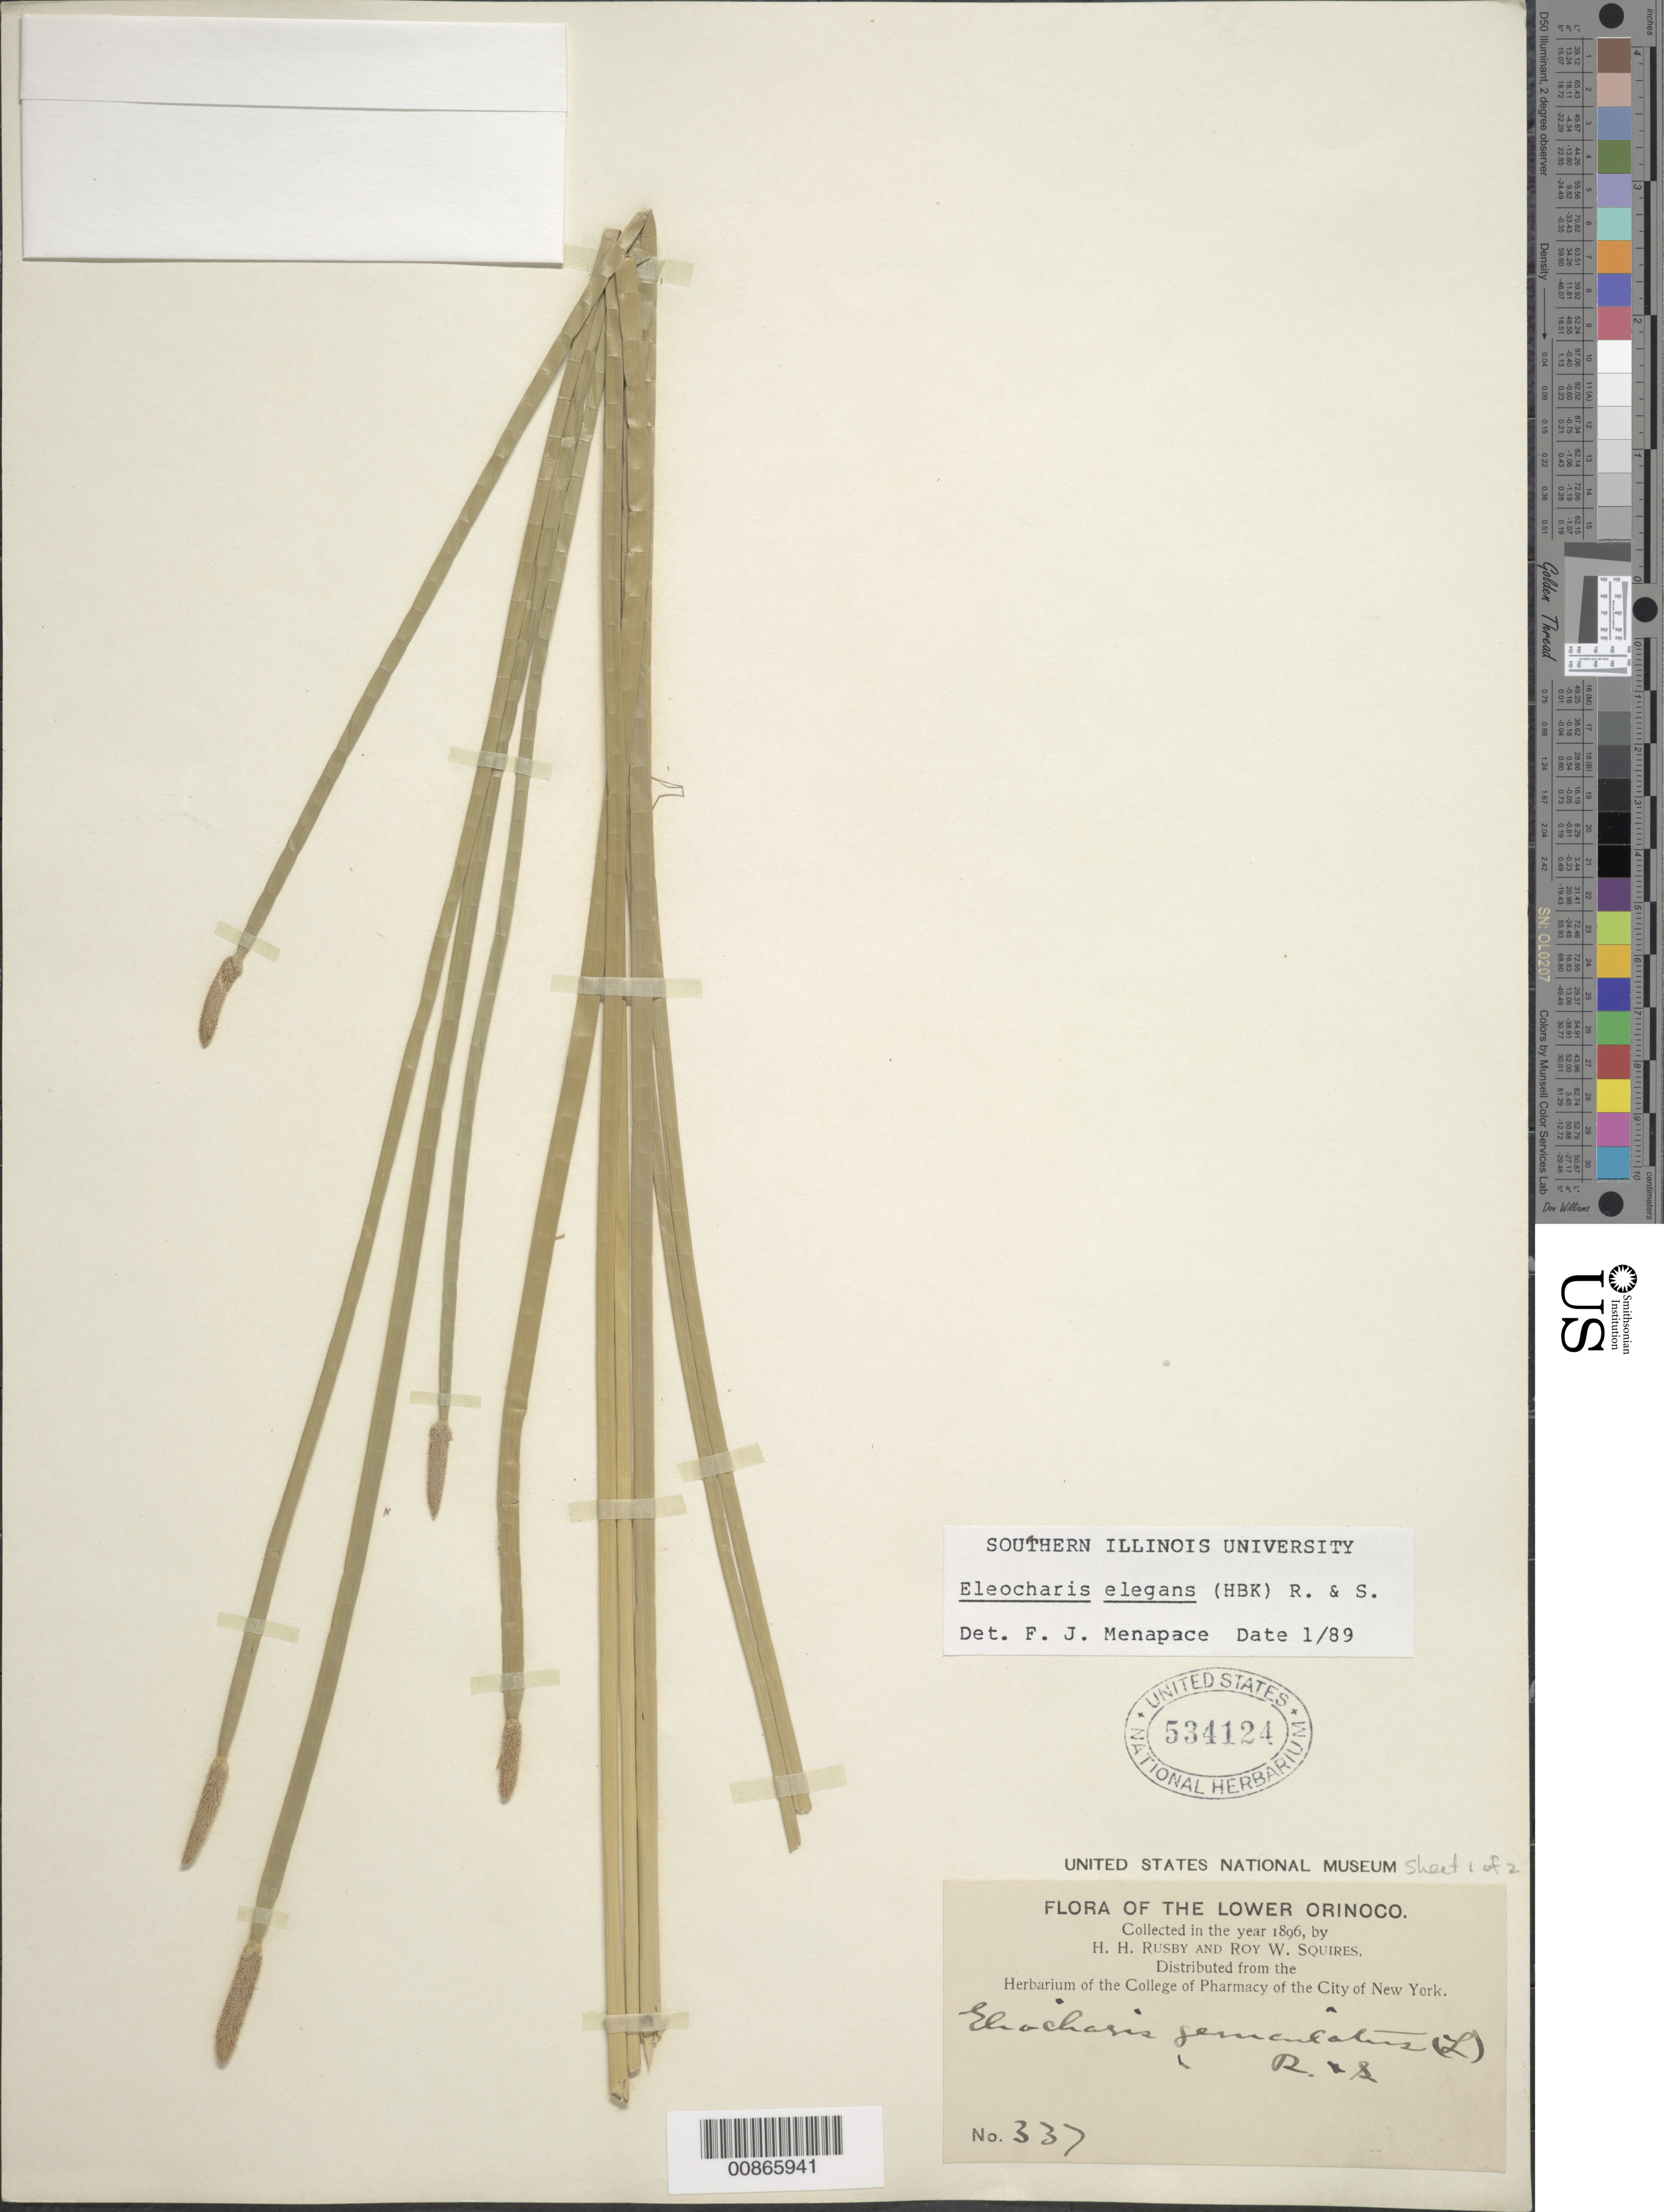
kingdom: Plantae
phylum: Tracheophyta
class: Liliopsida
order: Poales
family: Cyperaceae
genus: Eleocharis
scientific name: Eleocharis elegans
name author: (Kunth) Roem. & Schult.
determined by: Menapace, F. J.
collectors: H. H. Rusby & R. Squires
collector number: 337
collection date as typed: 1896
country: Venezuela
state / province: Delta Amacuro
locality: Lower Orinoco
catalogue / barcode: US 534124